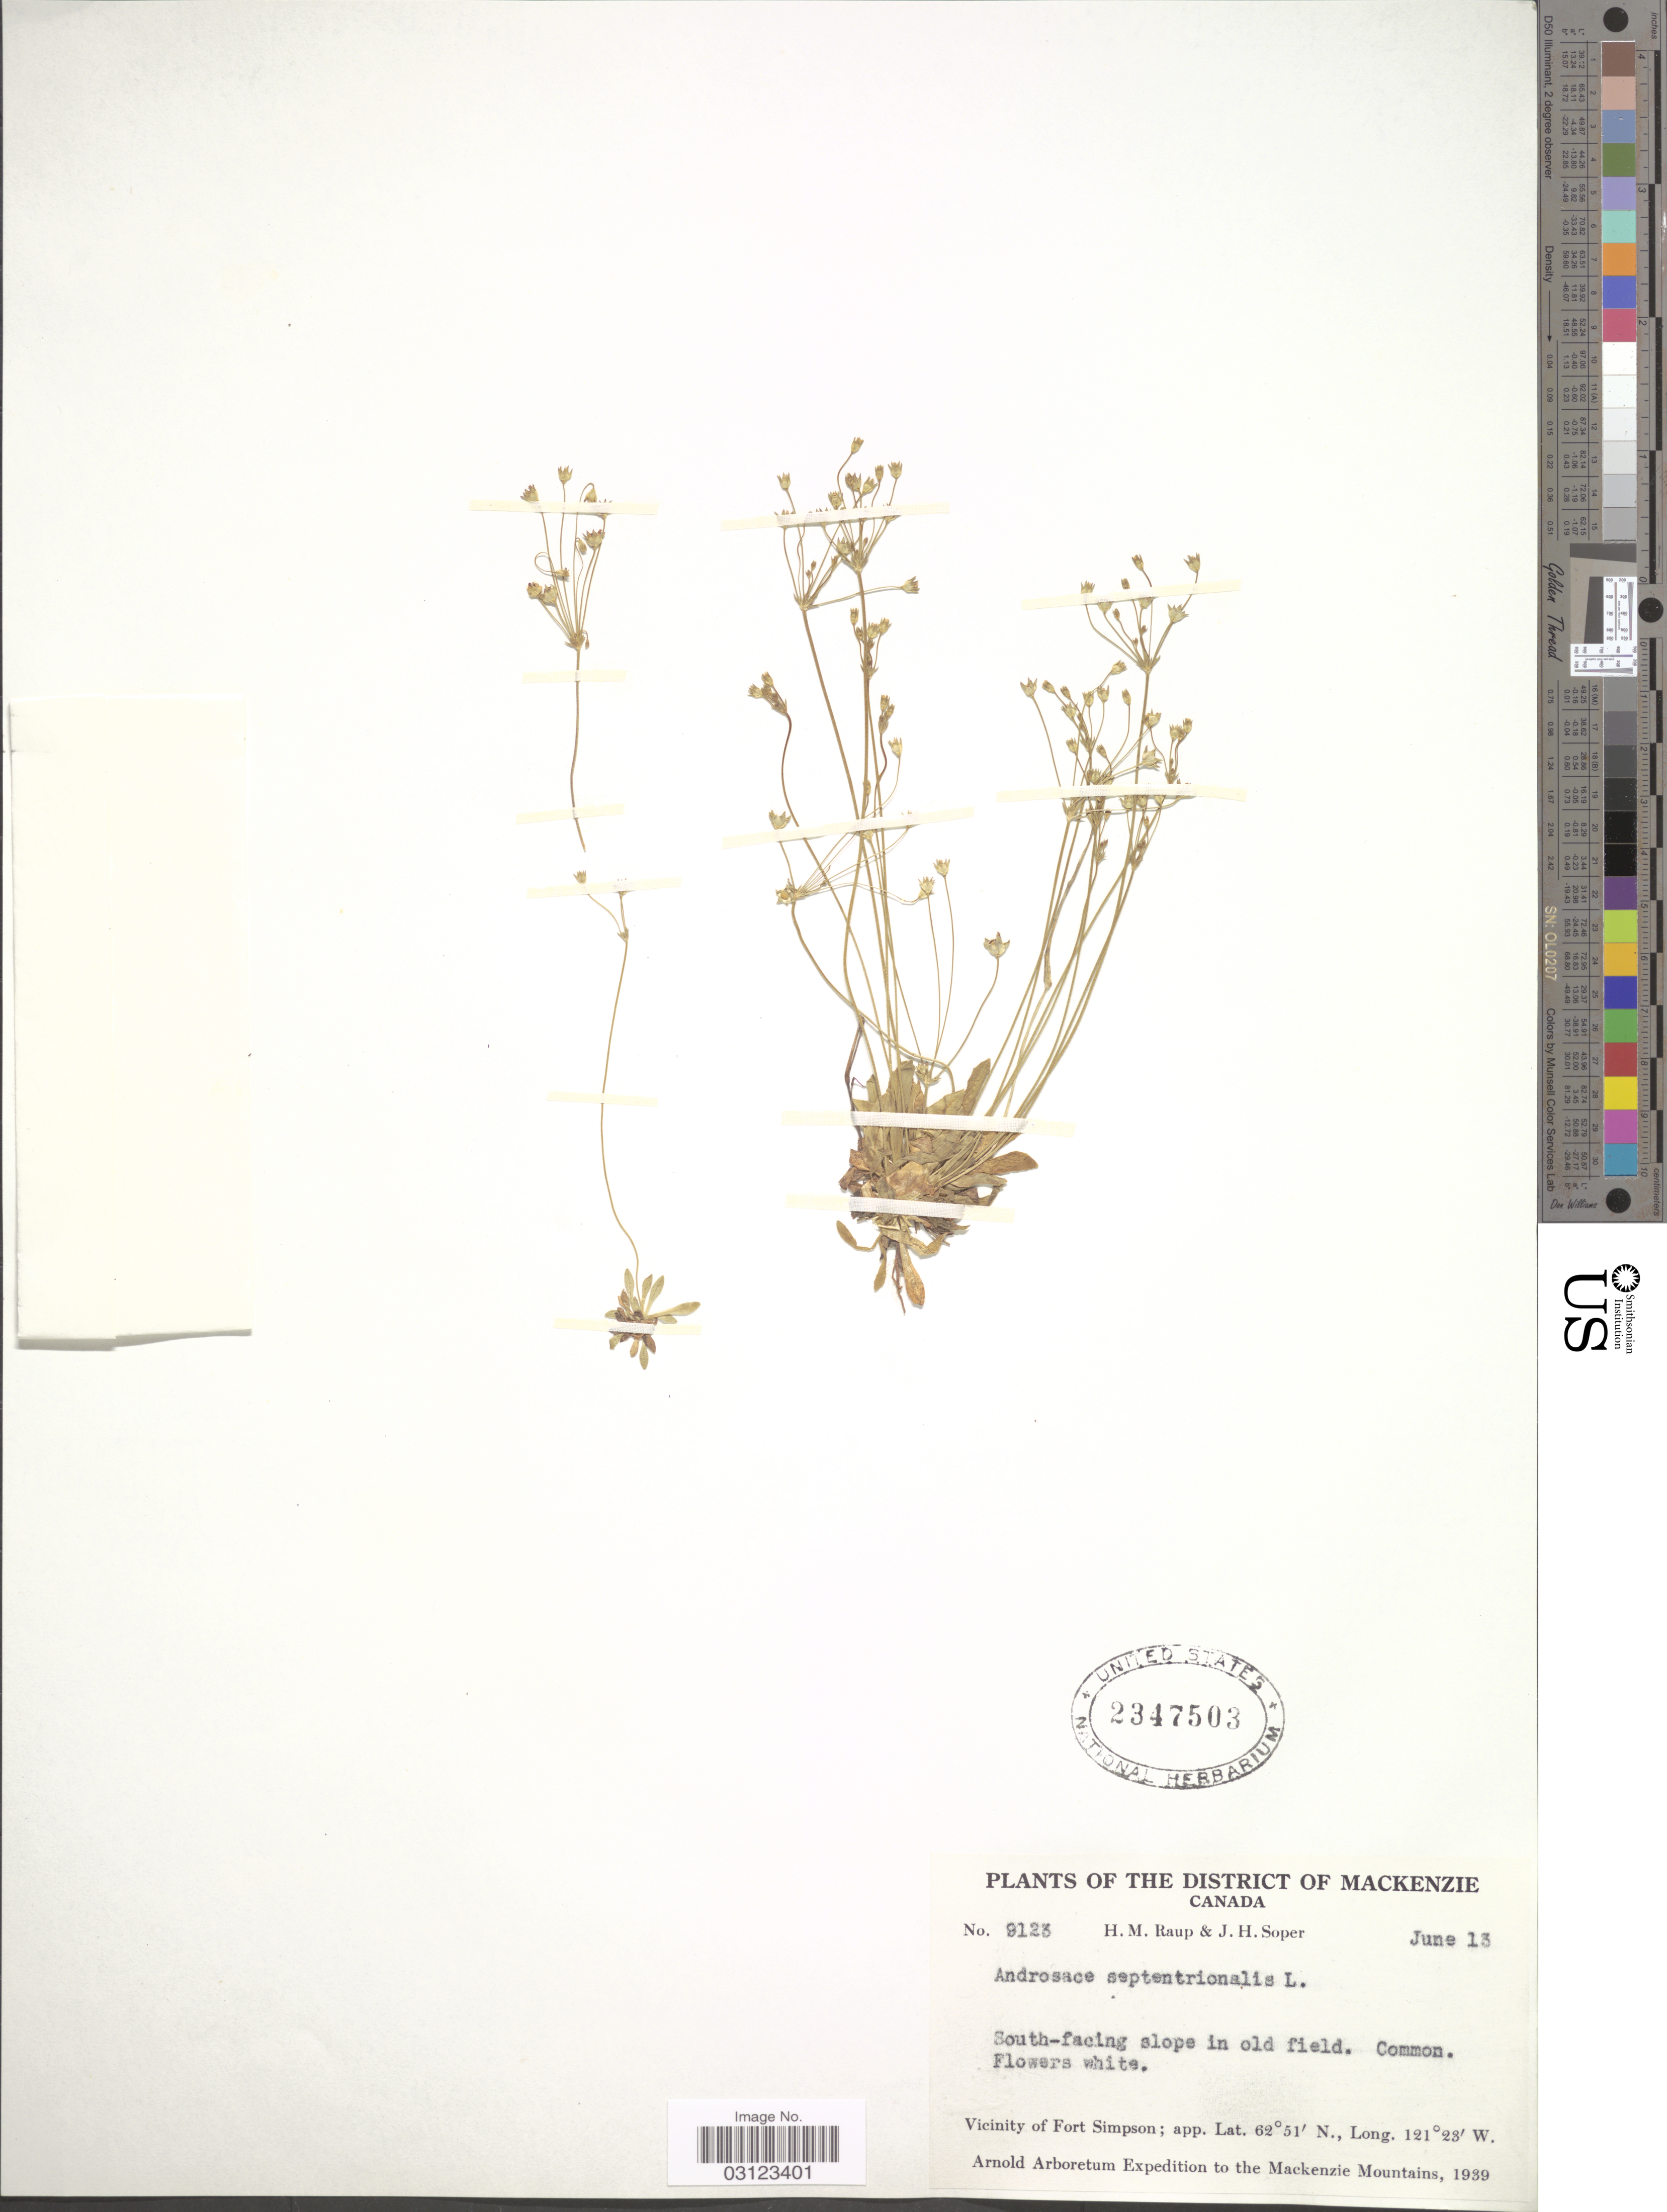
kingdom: Plantae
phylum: Tracheophyta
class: Magnoliopsida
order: Ericales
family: Primulaceae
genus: Androsace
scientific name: Androsace septentrionalis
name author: L.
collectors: H. Raup & J. H. Soper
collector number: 9123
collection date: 1939-06-13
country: Canada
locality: District of Mackenzie. Vicinity of Fort Simpson.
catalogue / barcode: US 2347503